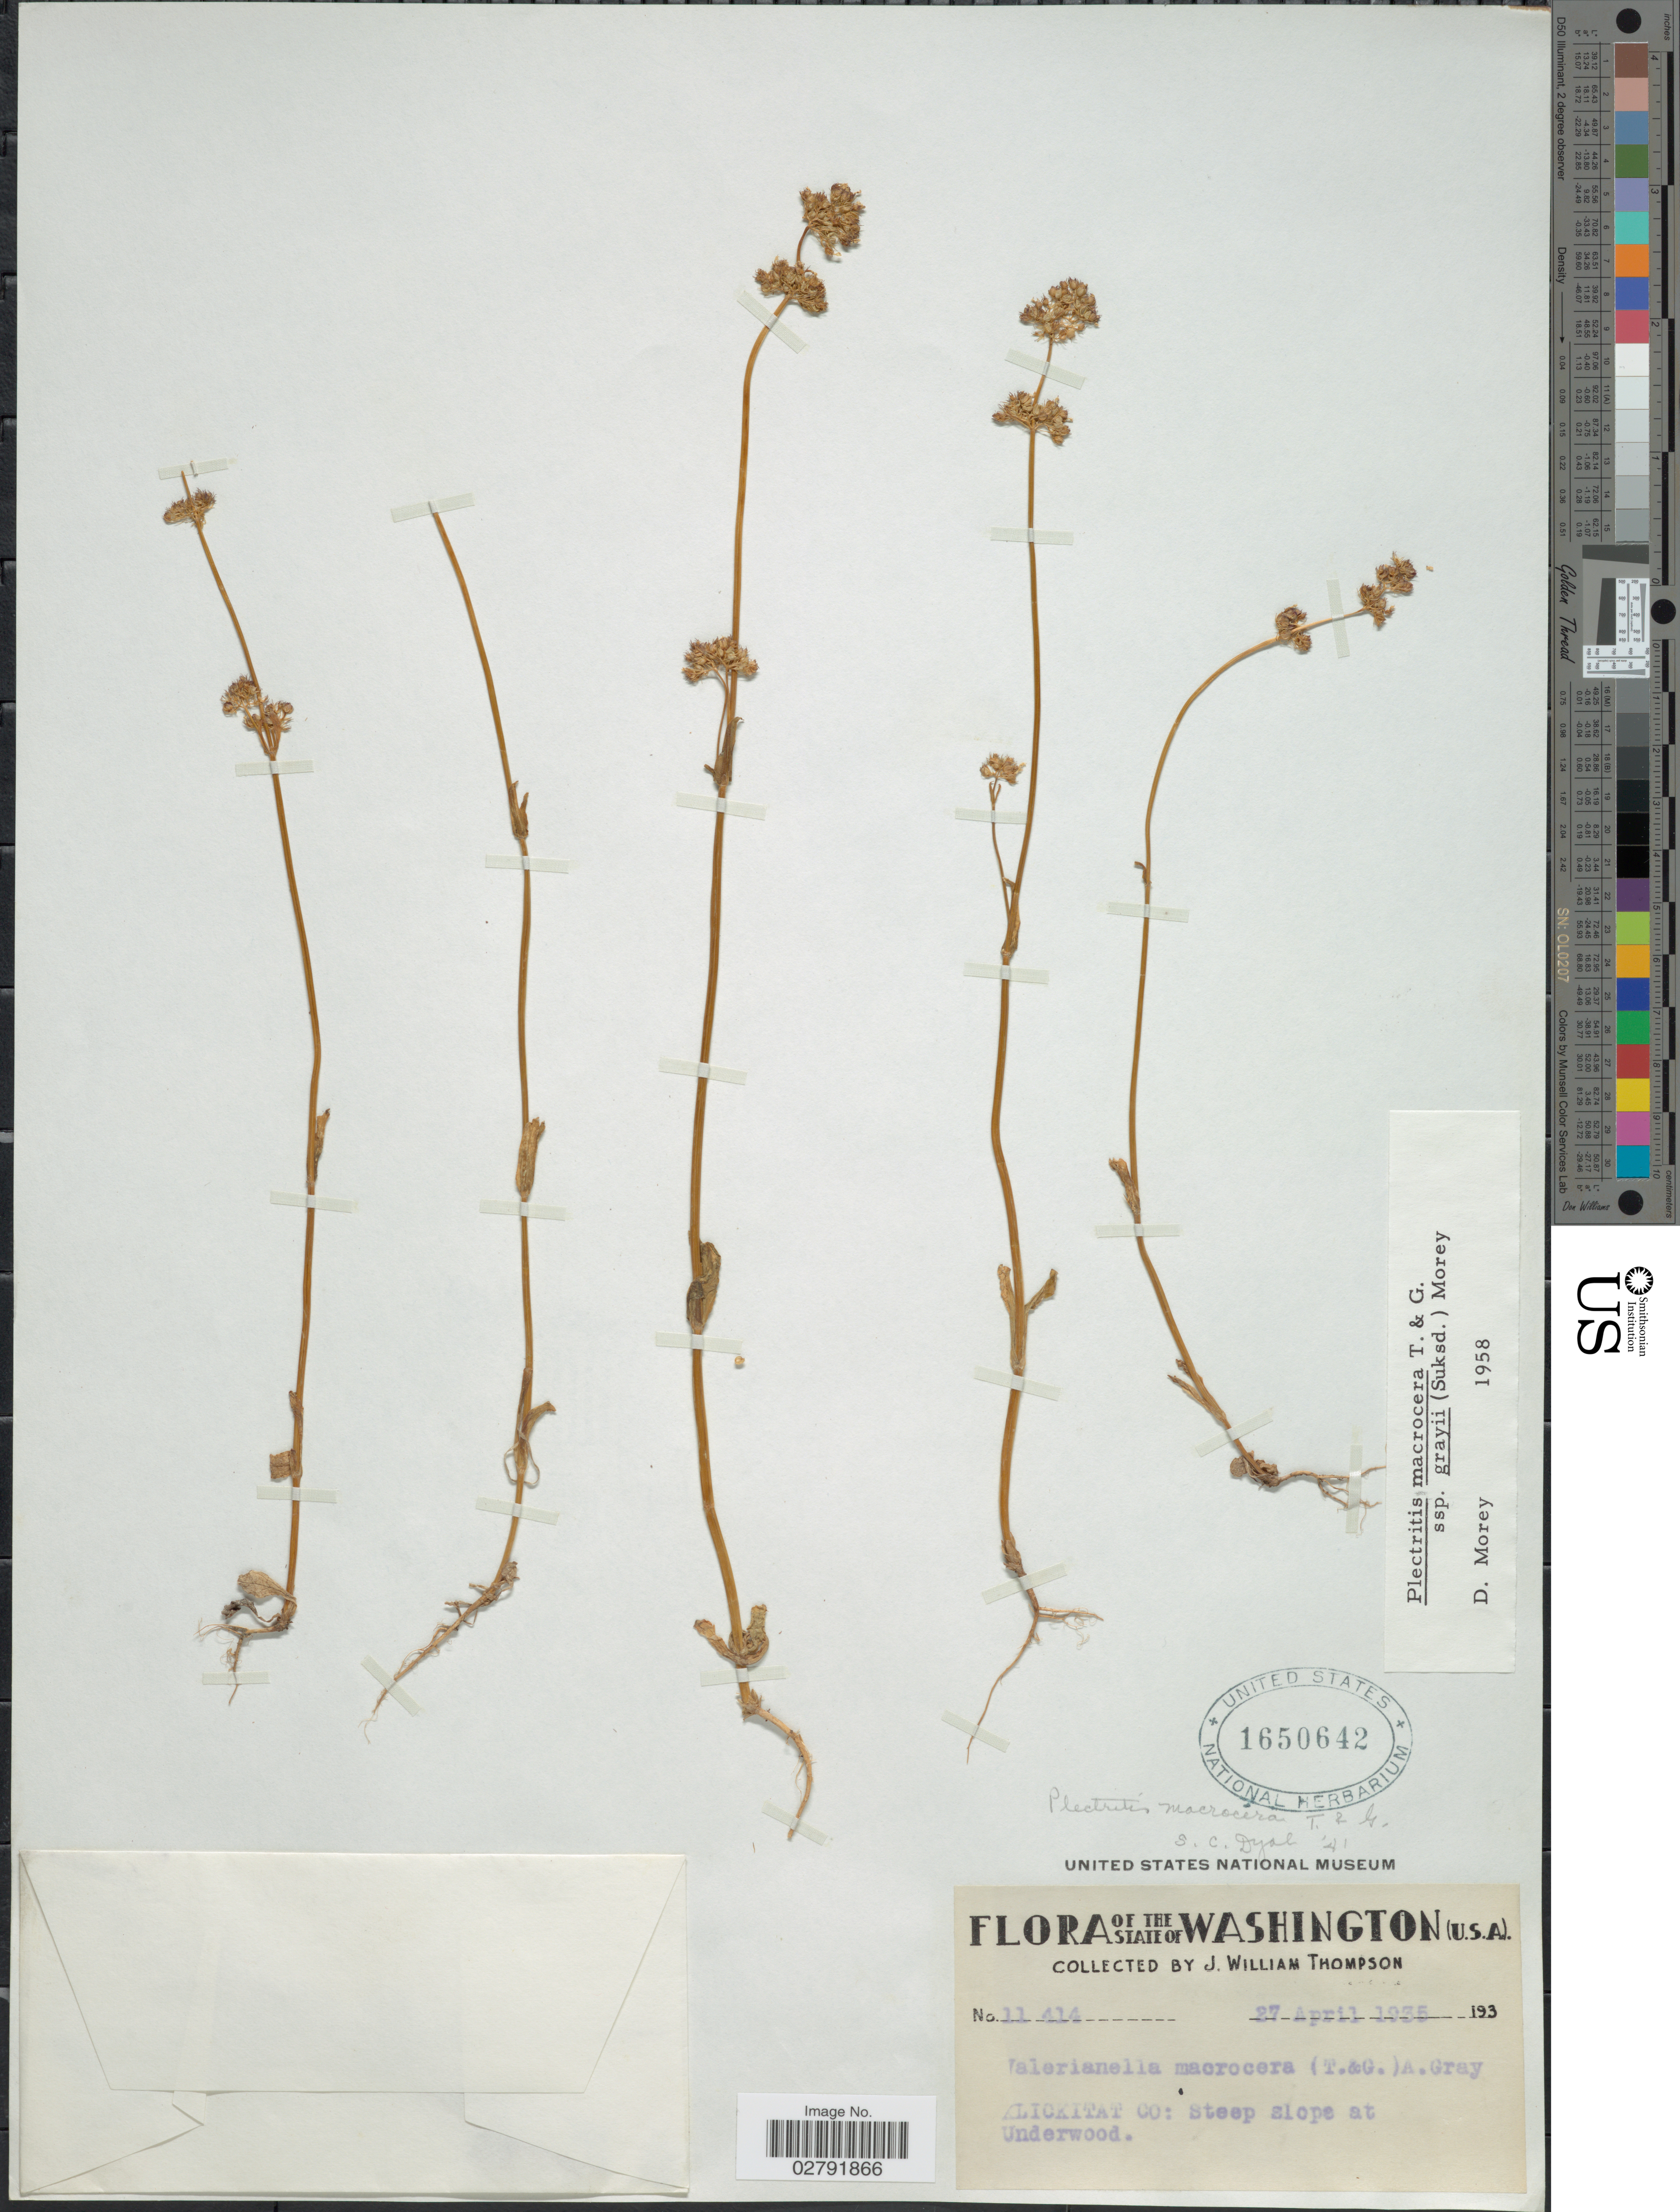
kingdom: Plantae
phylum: Tracheophyta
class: Magnoliopsida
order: Dipsacales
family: Caprifoliaceae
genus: Plectritis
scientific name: Plectritis macrocera subsp. grayi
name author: (Suksd.) Morey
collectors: J. W. Thompson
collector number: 11414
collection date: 1935-04-27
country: United States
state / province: Washington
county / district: Klickitat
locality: Klickitat Co: Steep slopes at Underwood.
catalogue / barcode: US 1650642